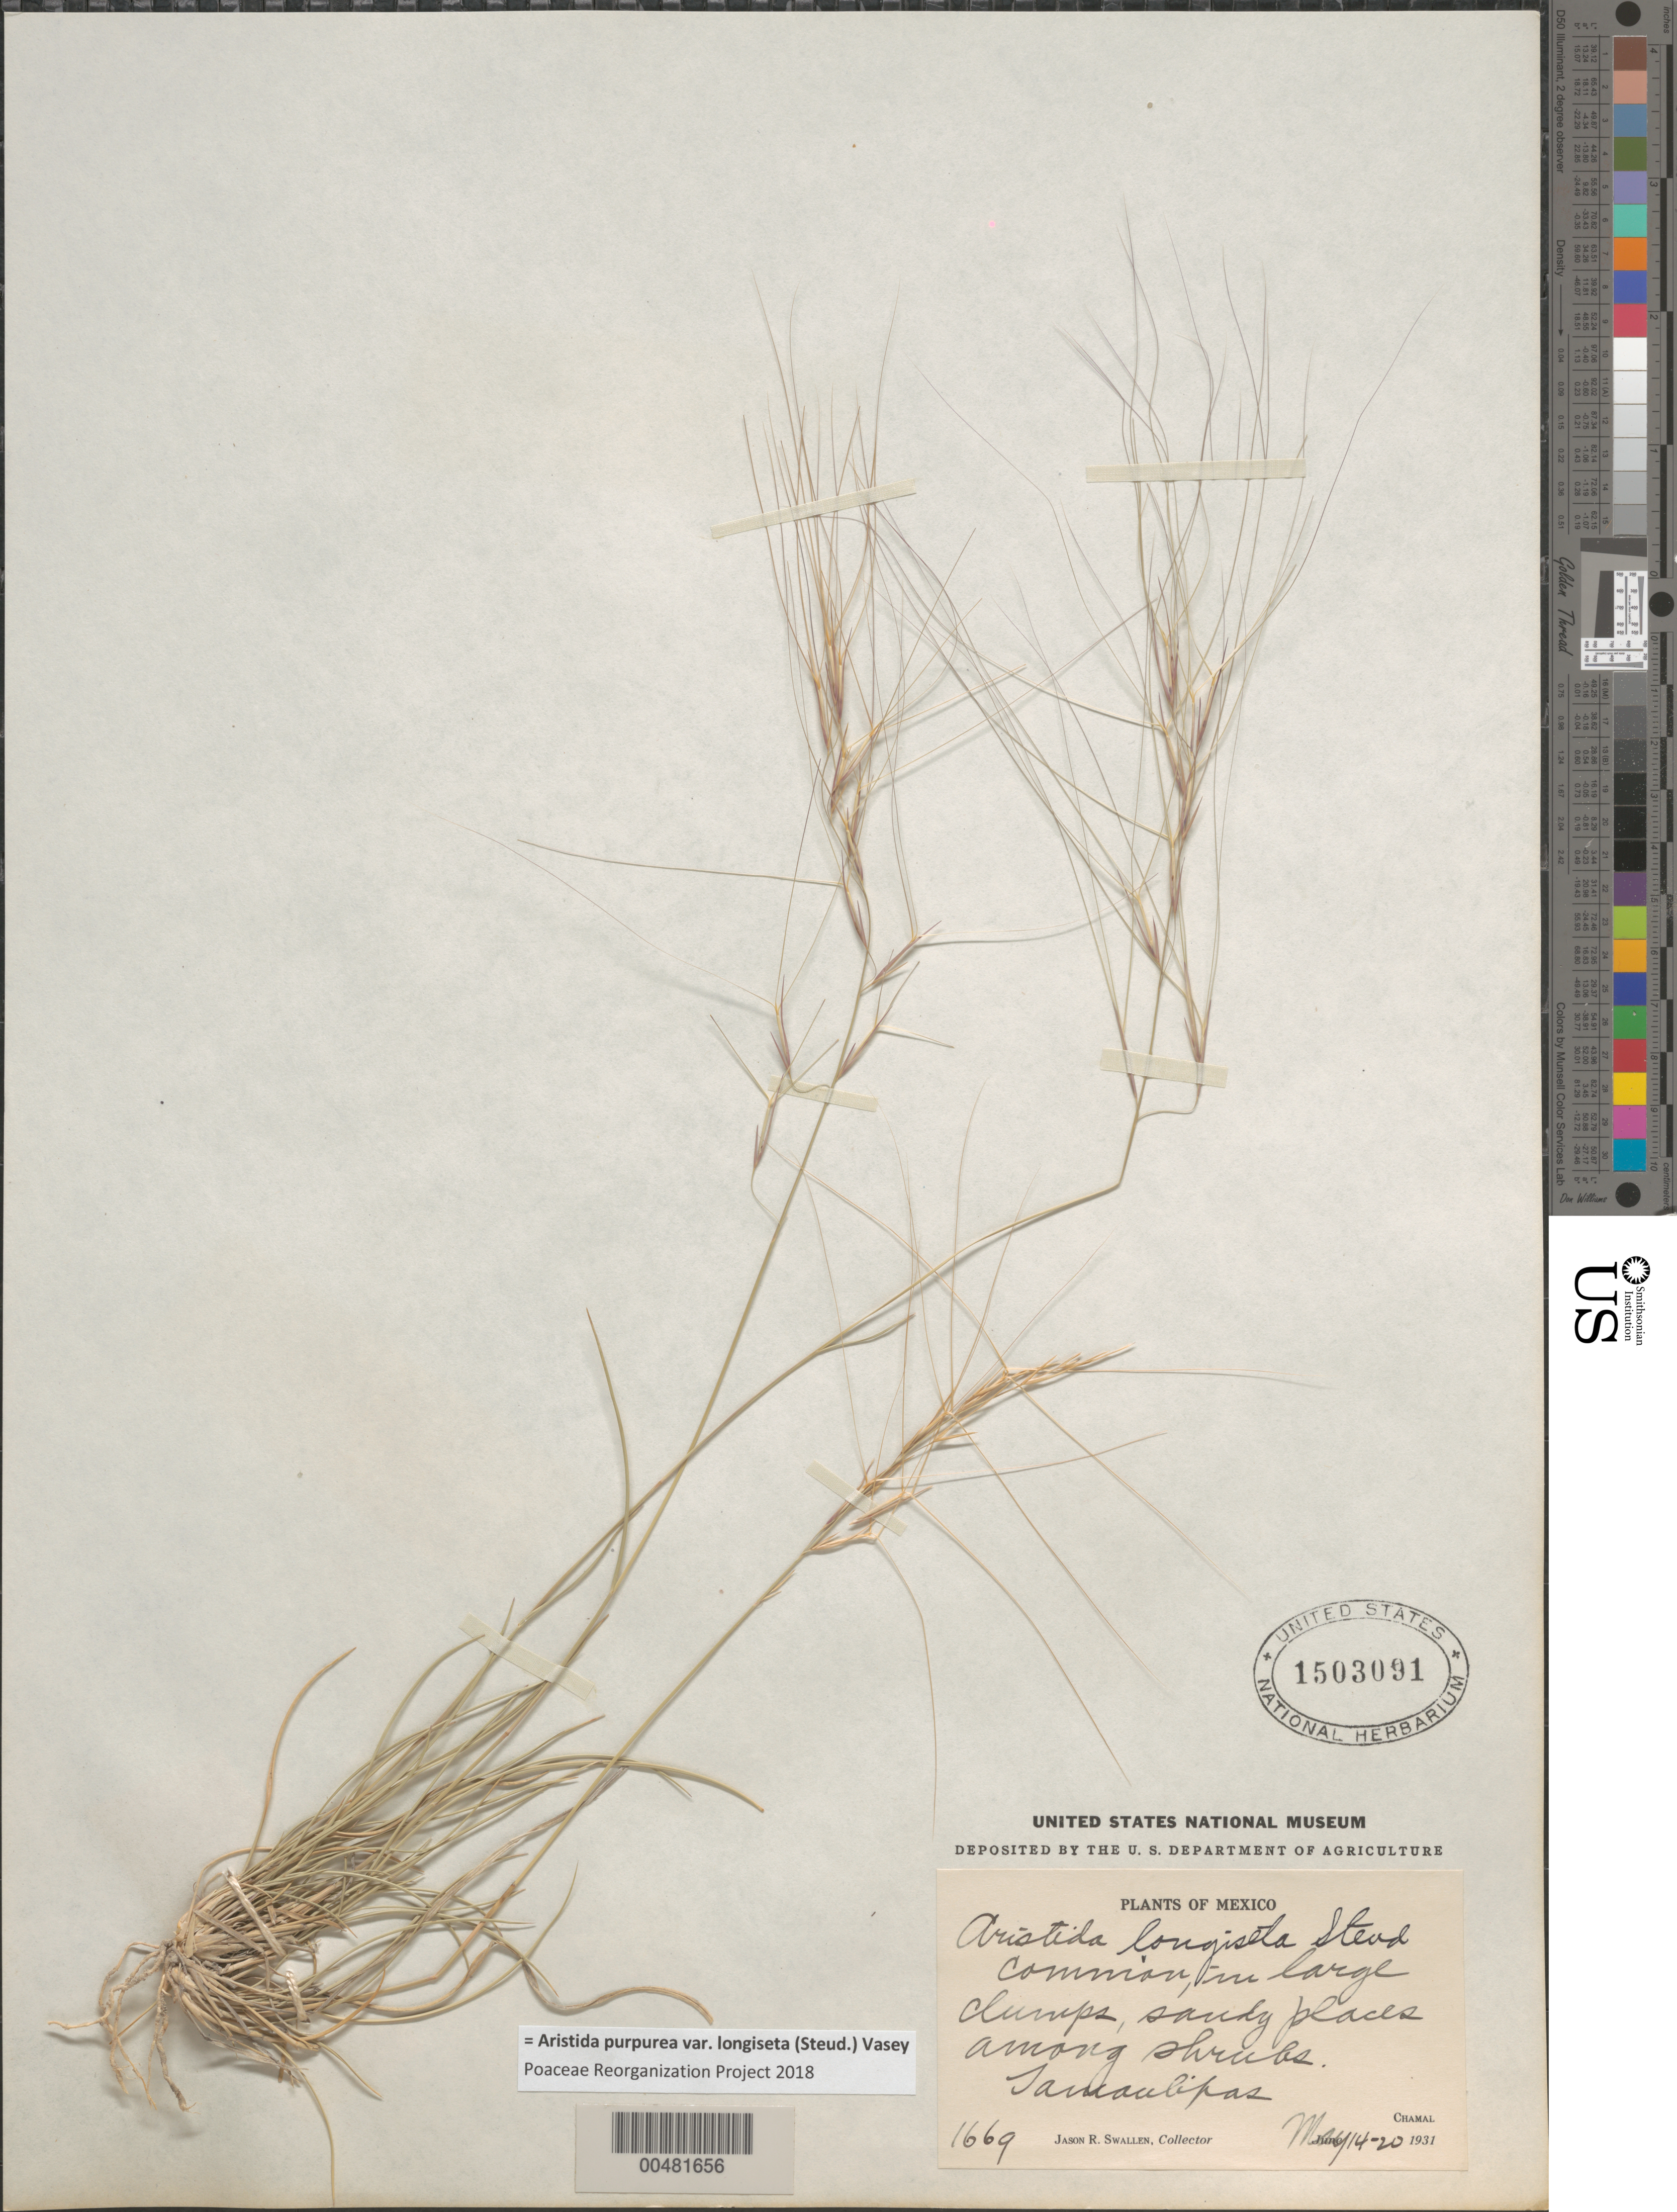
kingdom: Plantae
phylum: Tracheophyta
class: Liliopsida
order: Poales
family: Poaceae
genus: Aristida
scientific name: Aristida purpurea var. longiseta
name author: (Steud.) Vasey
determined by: Poaceae Reorganization Project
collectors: J. R. Swallen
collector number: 1669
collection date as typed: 14 May 1931 to 20 May 1931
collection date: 1931-05-14/1931-05-20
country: Mexico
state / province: Tamaulipas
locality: Chamal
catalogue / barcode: US 1503091